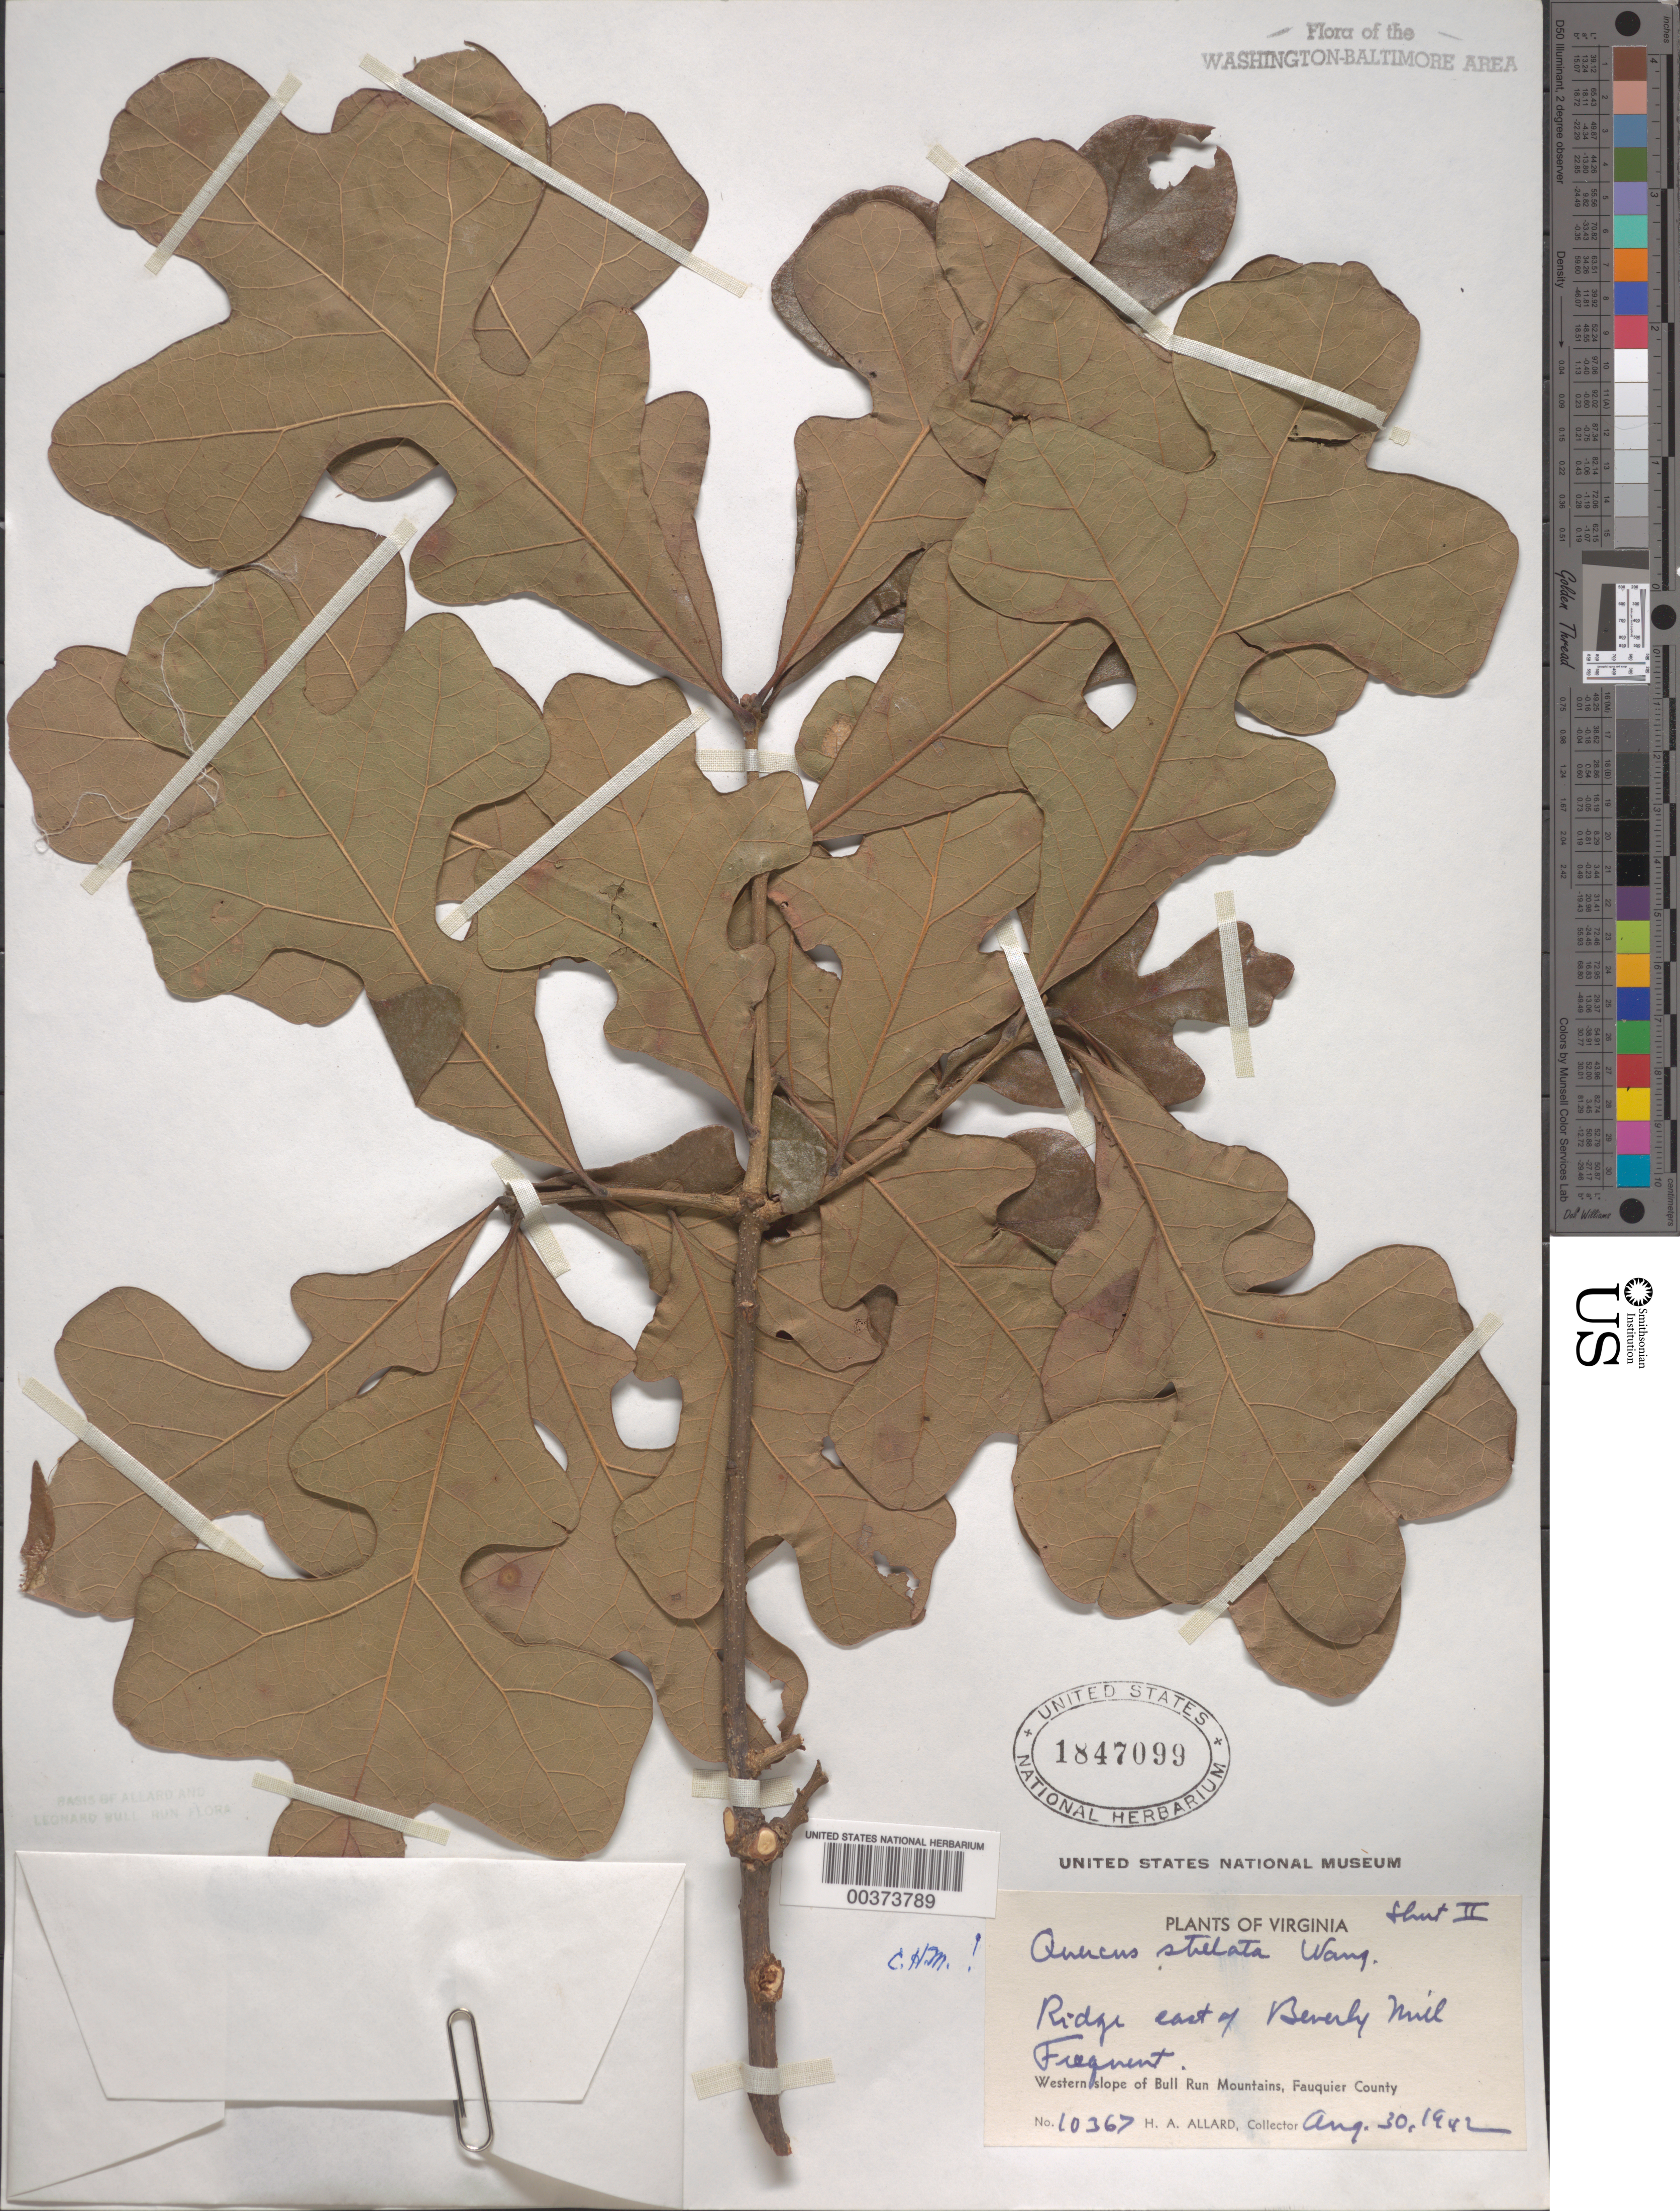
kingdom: Plantae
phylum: Tracheophyta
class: Magnoliopsida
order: Fagales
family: Fagaceae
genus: Quercus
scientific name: Quercus stellata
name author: Wangenh.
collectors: H. A. Allard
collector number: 10367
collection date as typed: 30 Aug 1942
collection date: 1942-08-30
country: United States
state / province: Virginia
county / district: Fauquier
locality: East of Beverley Mill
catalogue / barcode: US 1847099